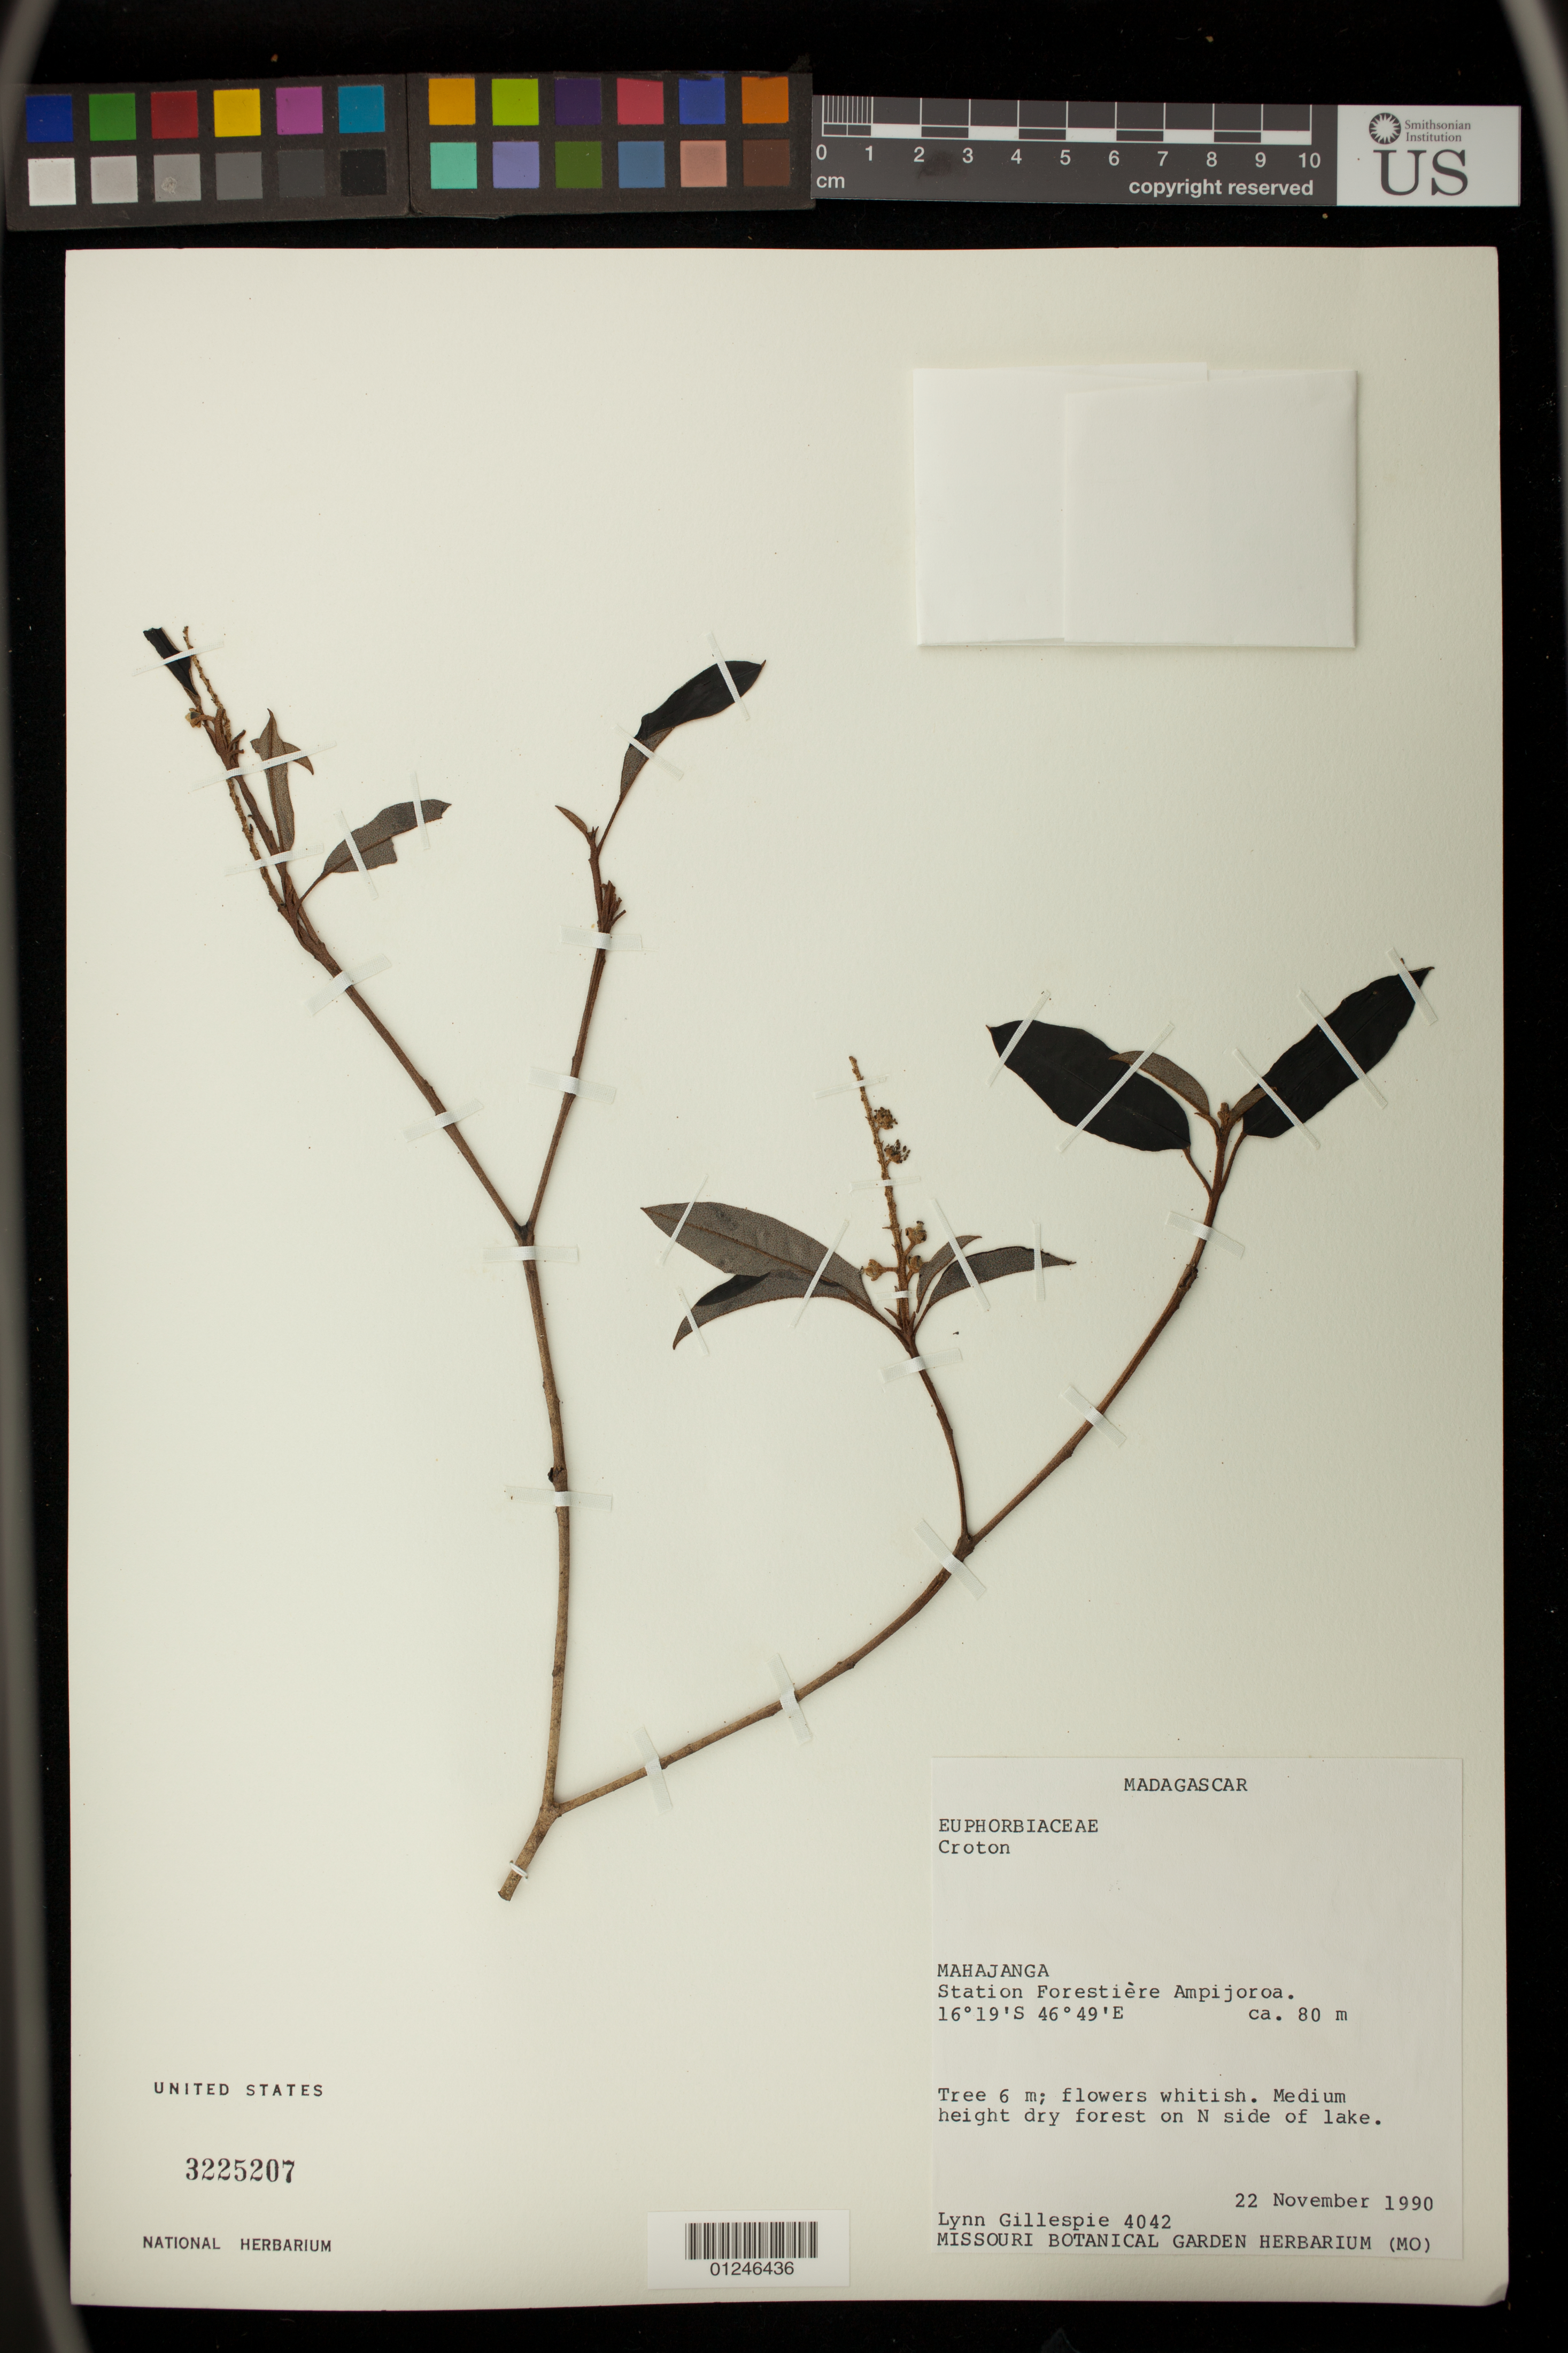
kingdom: Plantae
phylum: Tracheophyta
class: Magnoliopsida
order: Malpighiales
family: Euphorbiaceae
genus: Croton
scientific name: Croton greveanus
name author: Baill.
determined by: Berry, P. E., (WIS), University of Wisconsin - Madison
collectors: L. J. Gillespie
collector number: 4042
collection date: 1990-11-22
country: Madagascar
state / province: Boeny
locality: Station Forestiere Ampijoroa. Medium height dry forest on N side of lake.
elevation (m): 80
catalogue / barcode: US 3225207